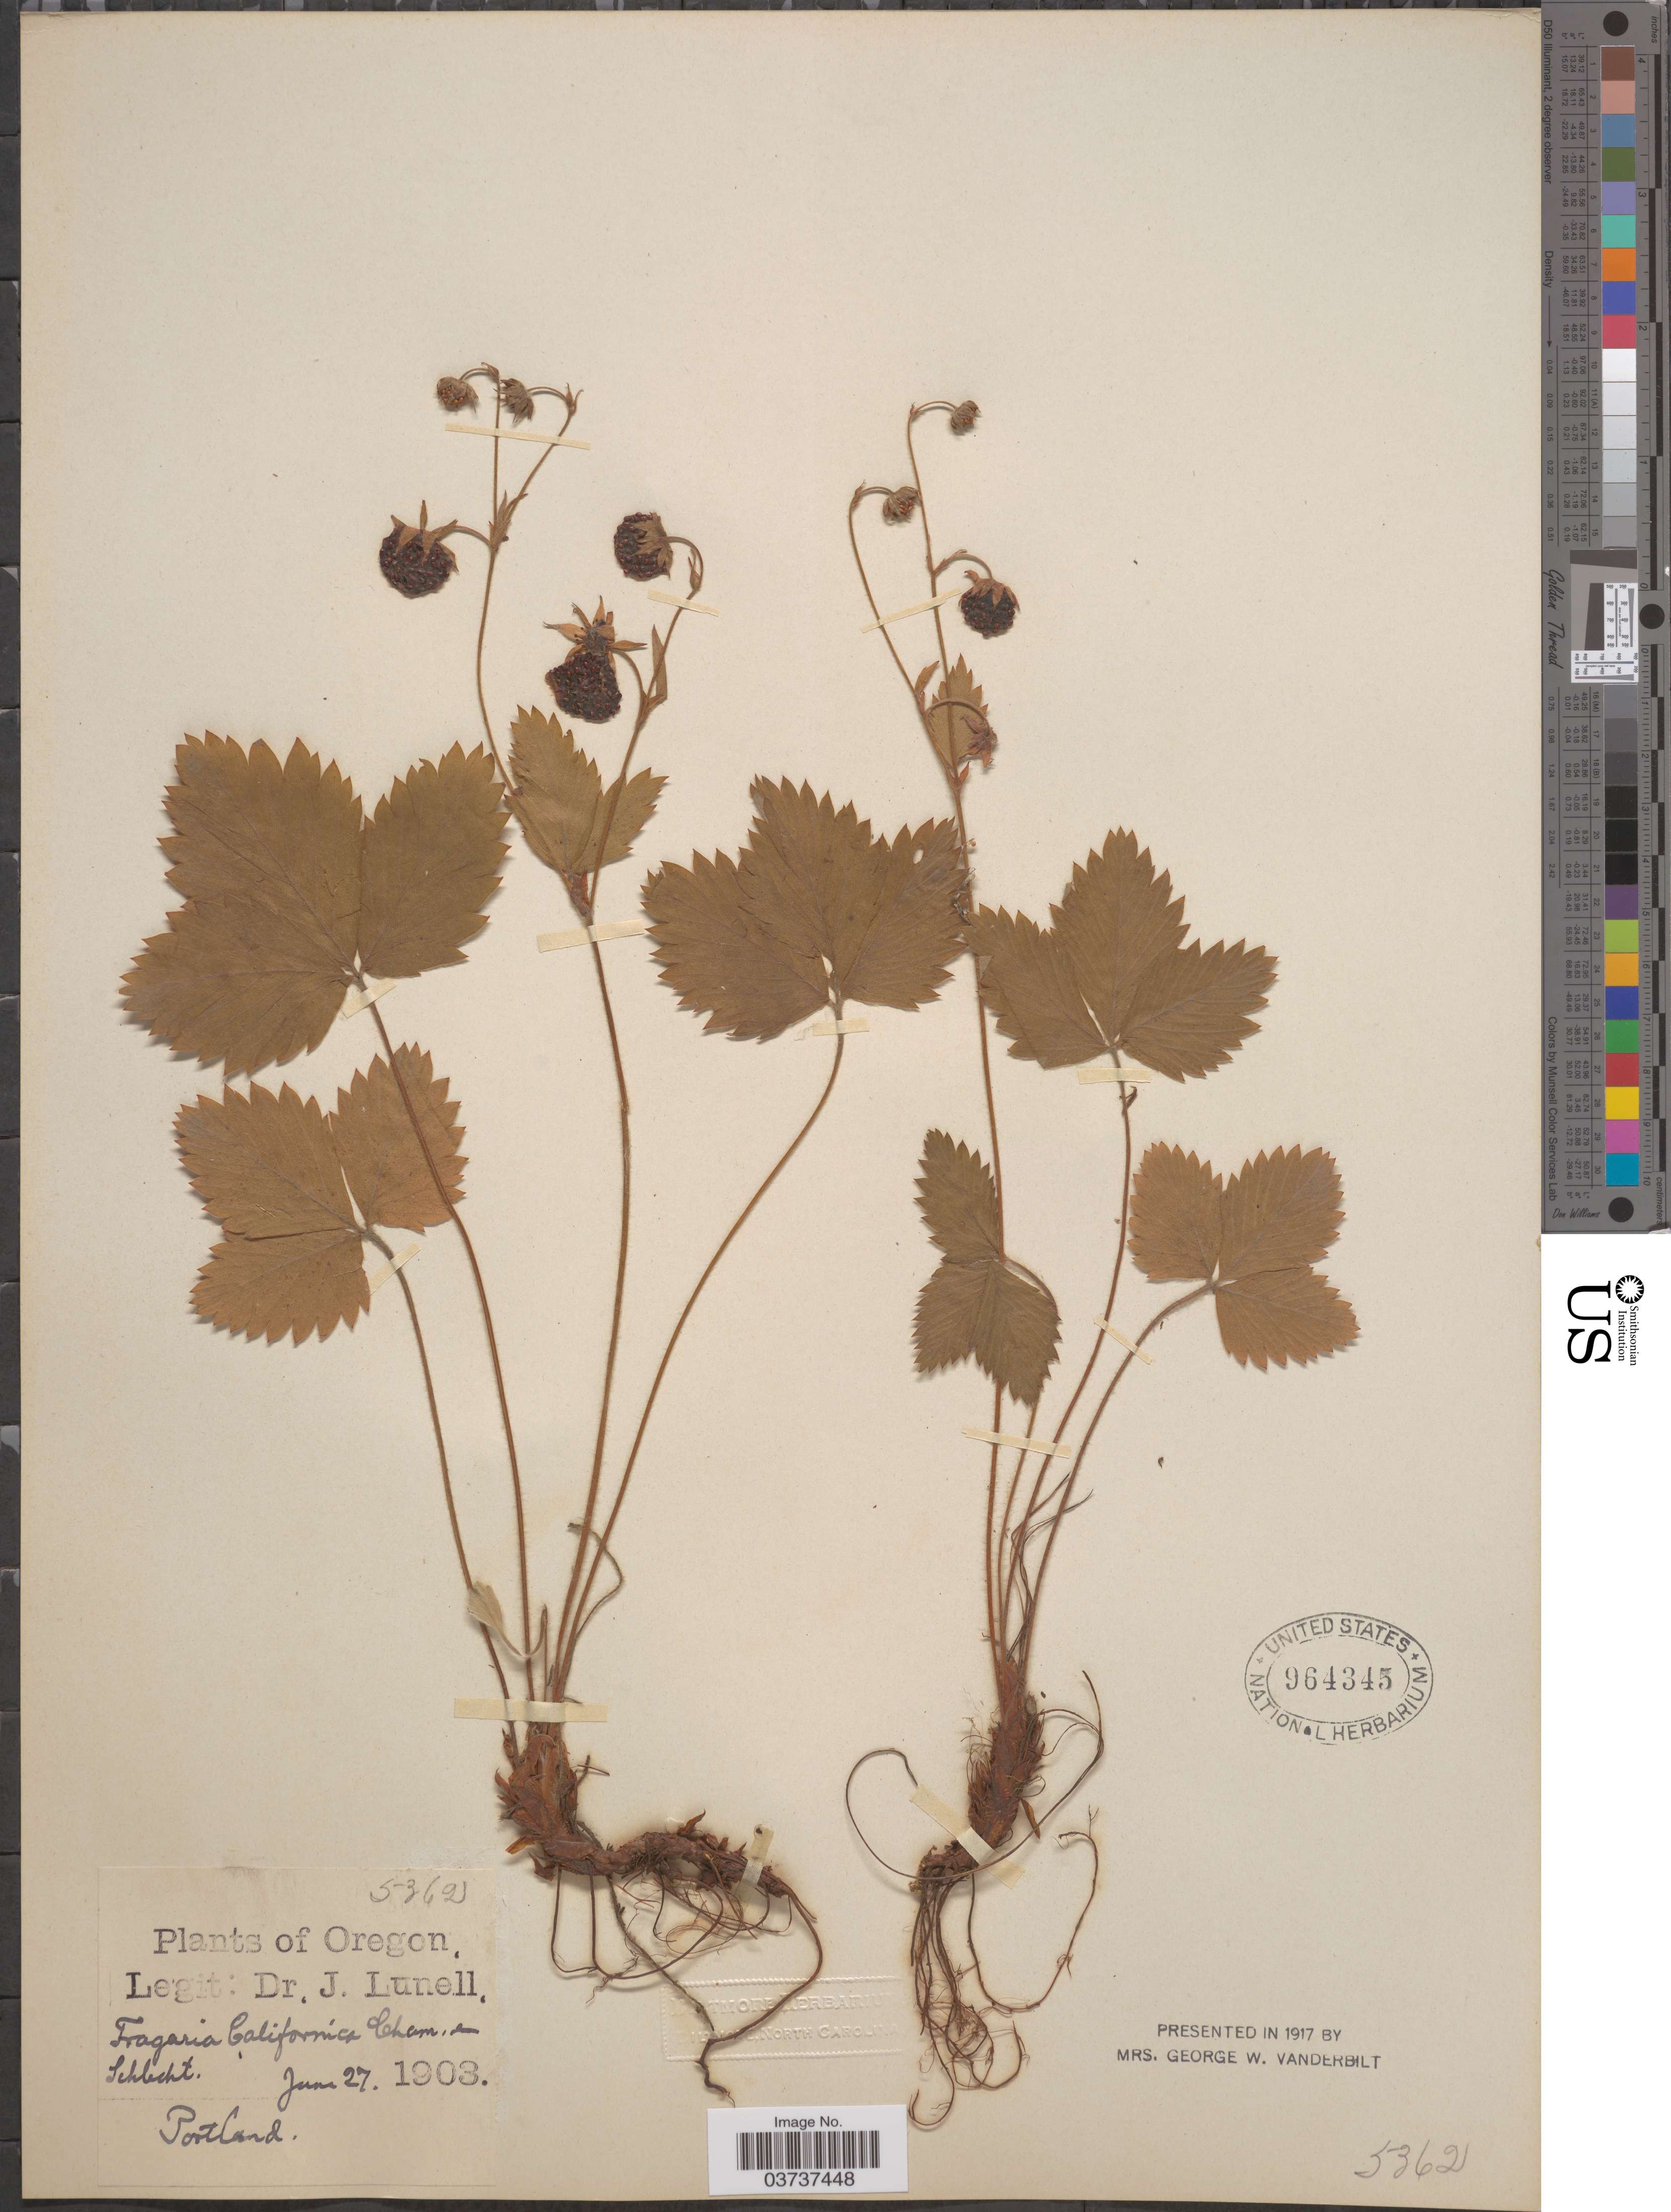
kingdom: Plantae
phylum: Tracheophyta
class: Magnoliopsida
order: Rosales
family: Rosaceae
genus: Fragaria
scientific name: Fragaria vesca subsp. bracteata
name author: L.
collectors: J. Lunell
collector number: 5362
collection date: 1903-06-27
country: United States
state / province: Oregon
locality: Portland.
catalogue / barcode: US 964345